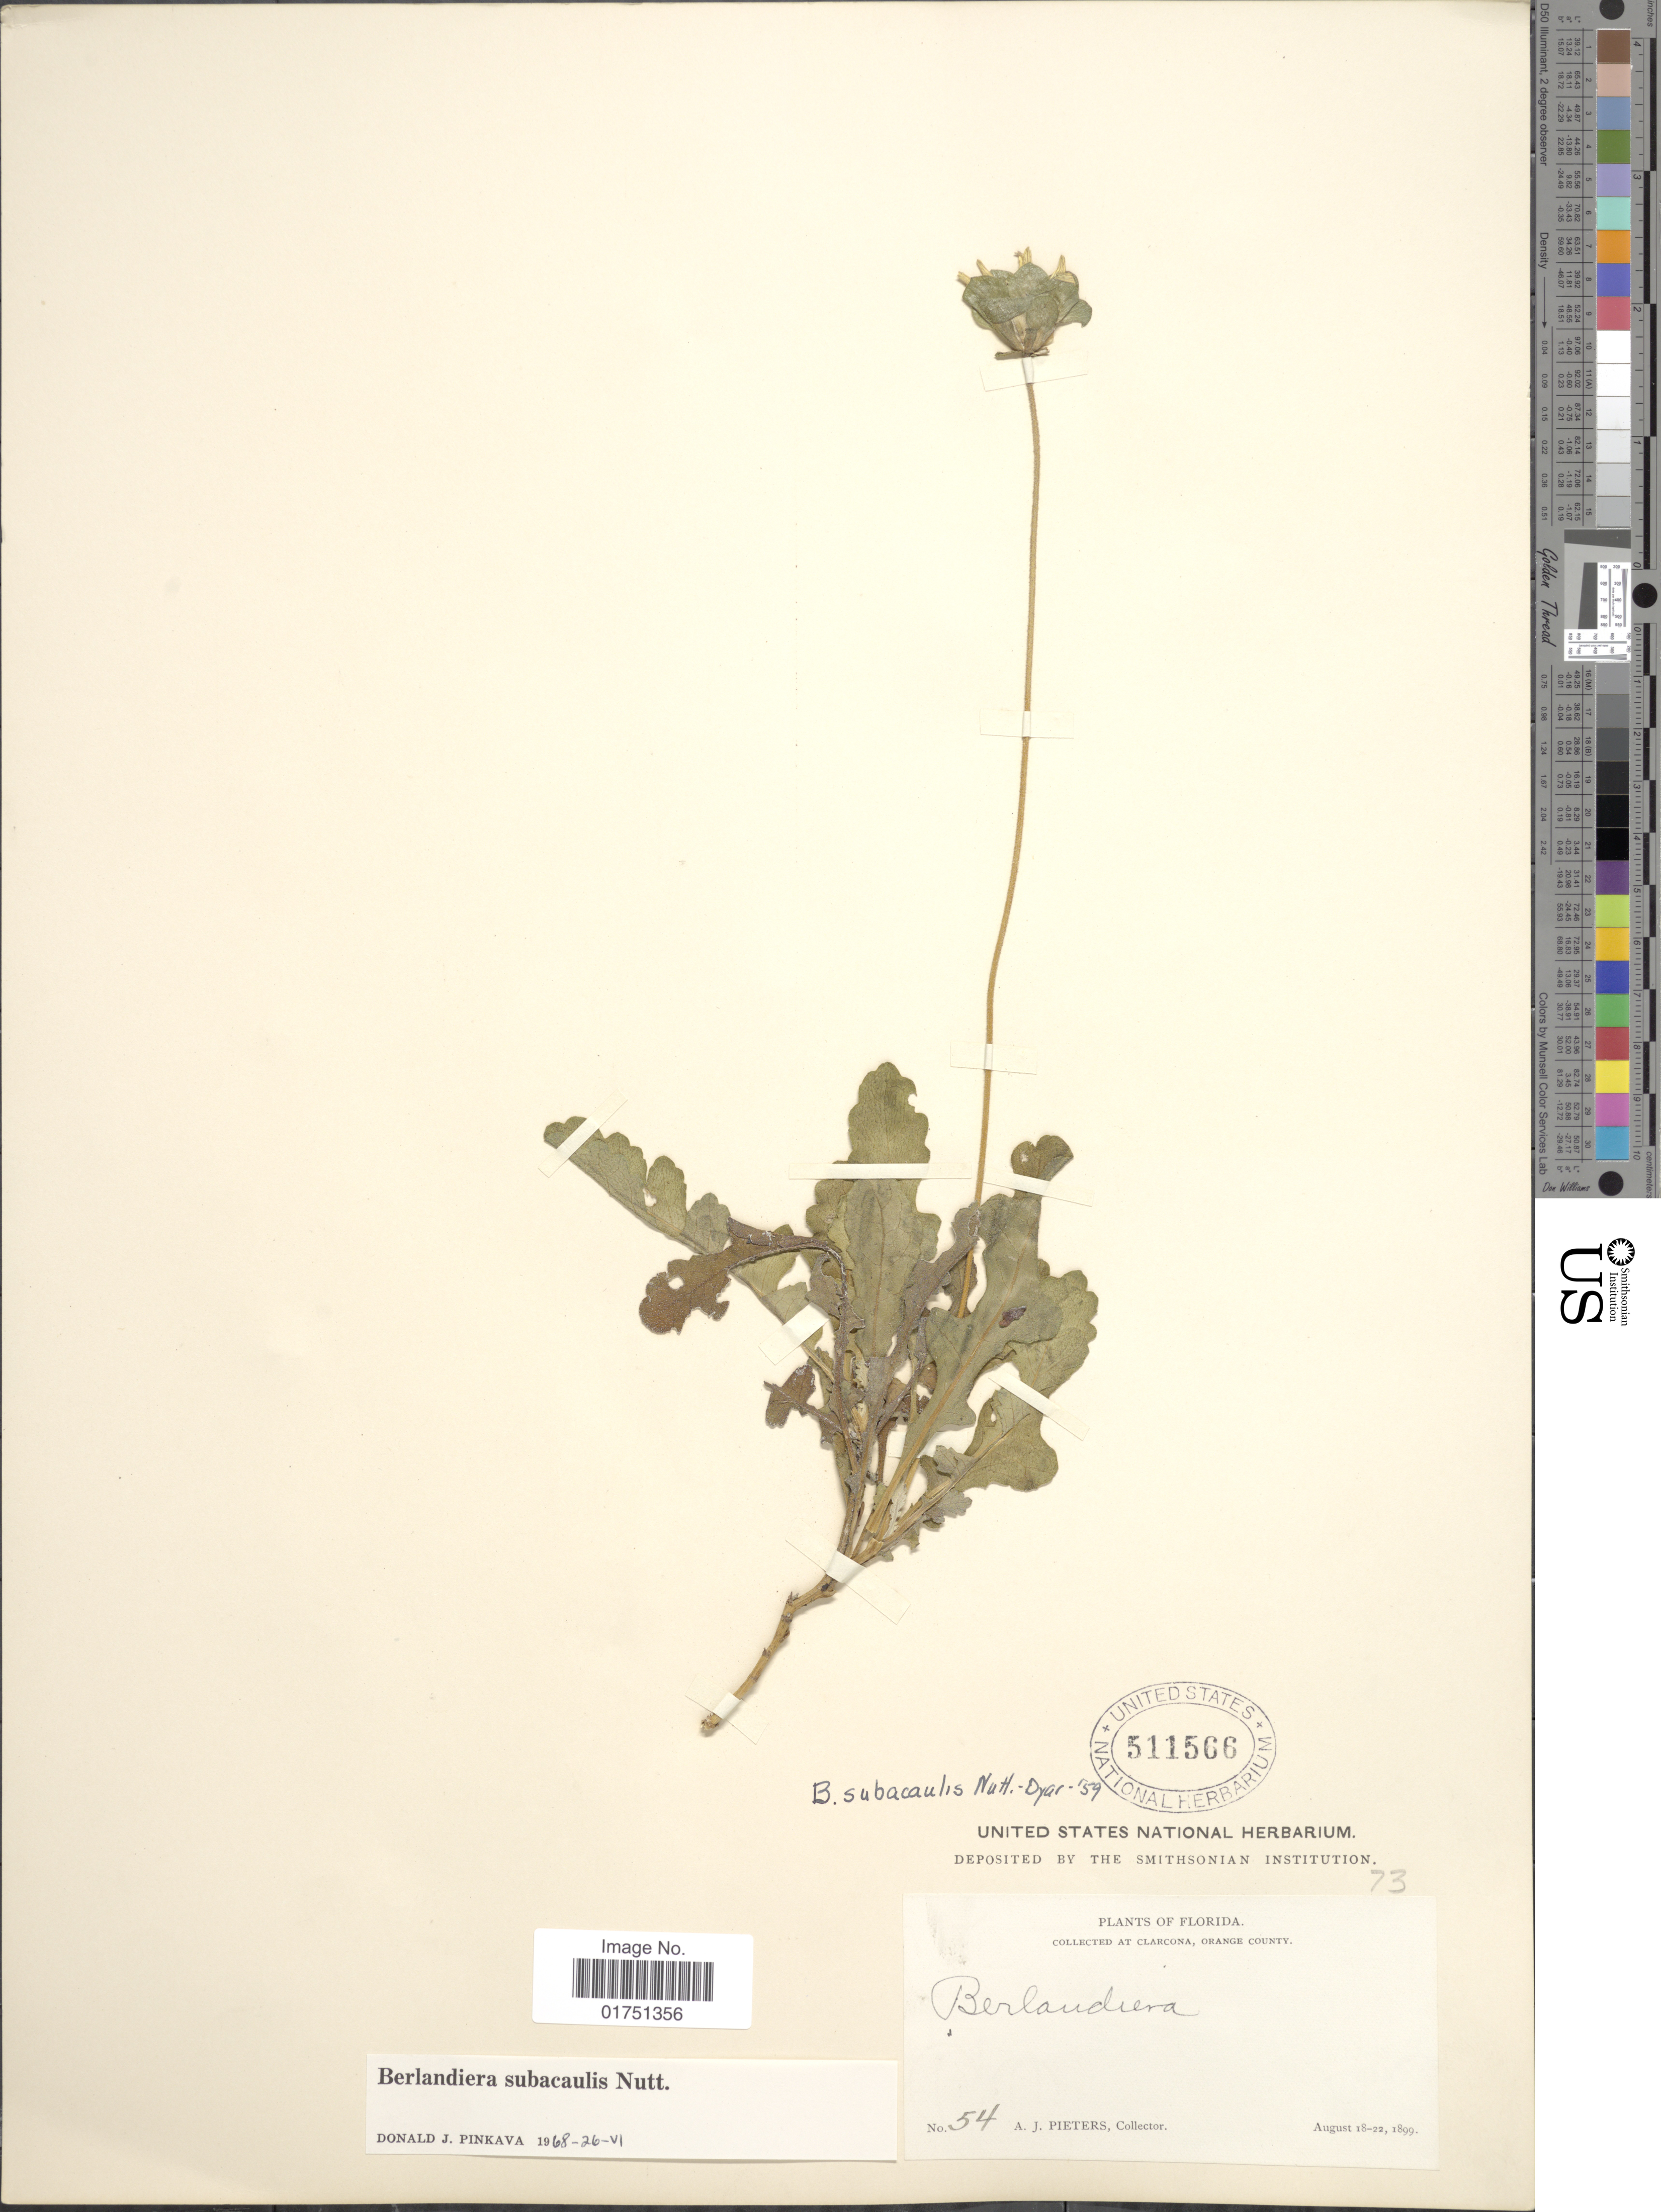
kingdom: Plantae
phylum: Tracheophyta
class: Magnoliopsida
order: Asterales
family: Asteraceae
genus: Berlandiera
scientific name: Berlandiera subacaulis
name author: Nutt.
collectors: A. Pieters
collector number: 54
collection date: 1899-08-18/1899-08-22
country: United States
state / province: Florida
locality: At Clarcona, Orange County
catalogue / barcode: US 511566